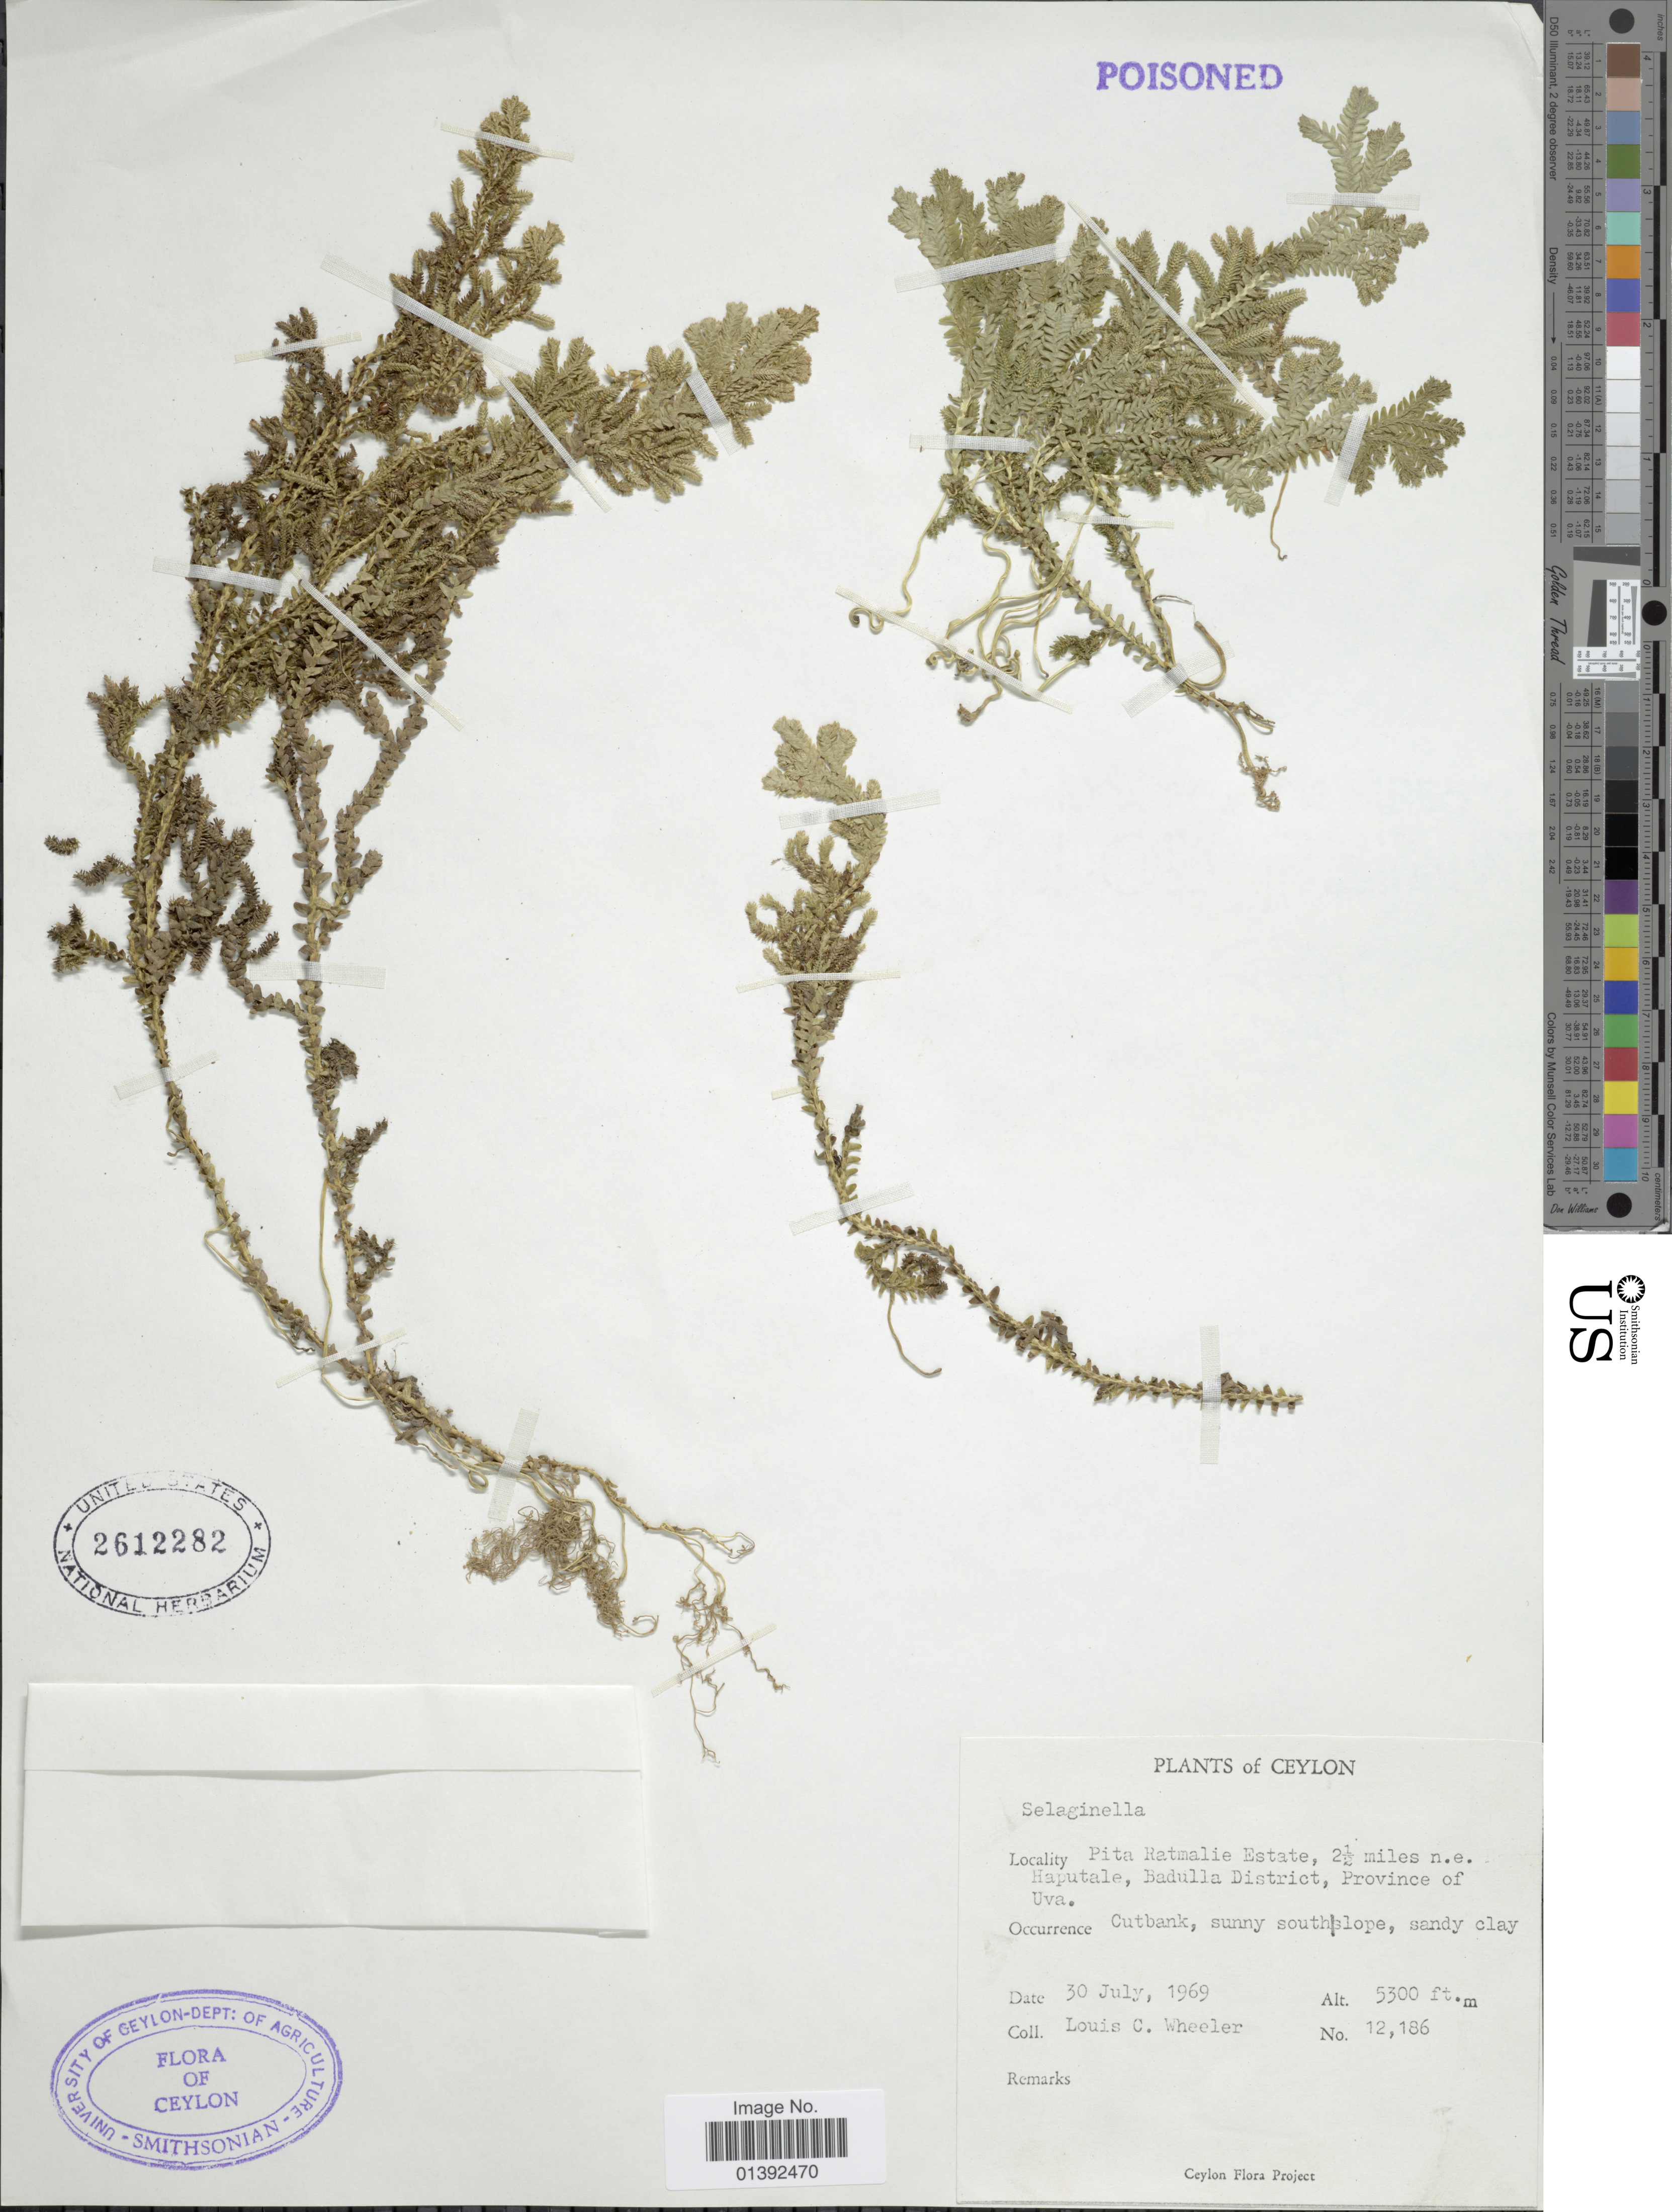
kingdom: Plantae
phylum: Tracheophyta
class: Lycopodiopsida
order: Selaginellales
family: Selaginellaceae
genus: Selaginella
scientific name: Selaginella sp.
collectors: L. C. Wheeler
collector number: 12186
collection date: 1969-07-30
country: Sri Lanka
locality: Ceylon, Pita Ratmalie Estate, 2½ miles n.e. Haputale, Badulla District, Province of Uva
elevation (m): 1615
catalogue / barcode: US 2612282